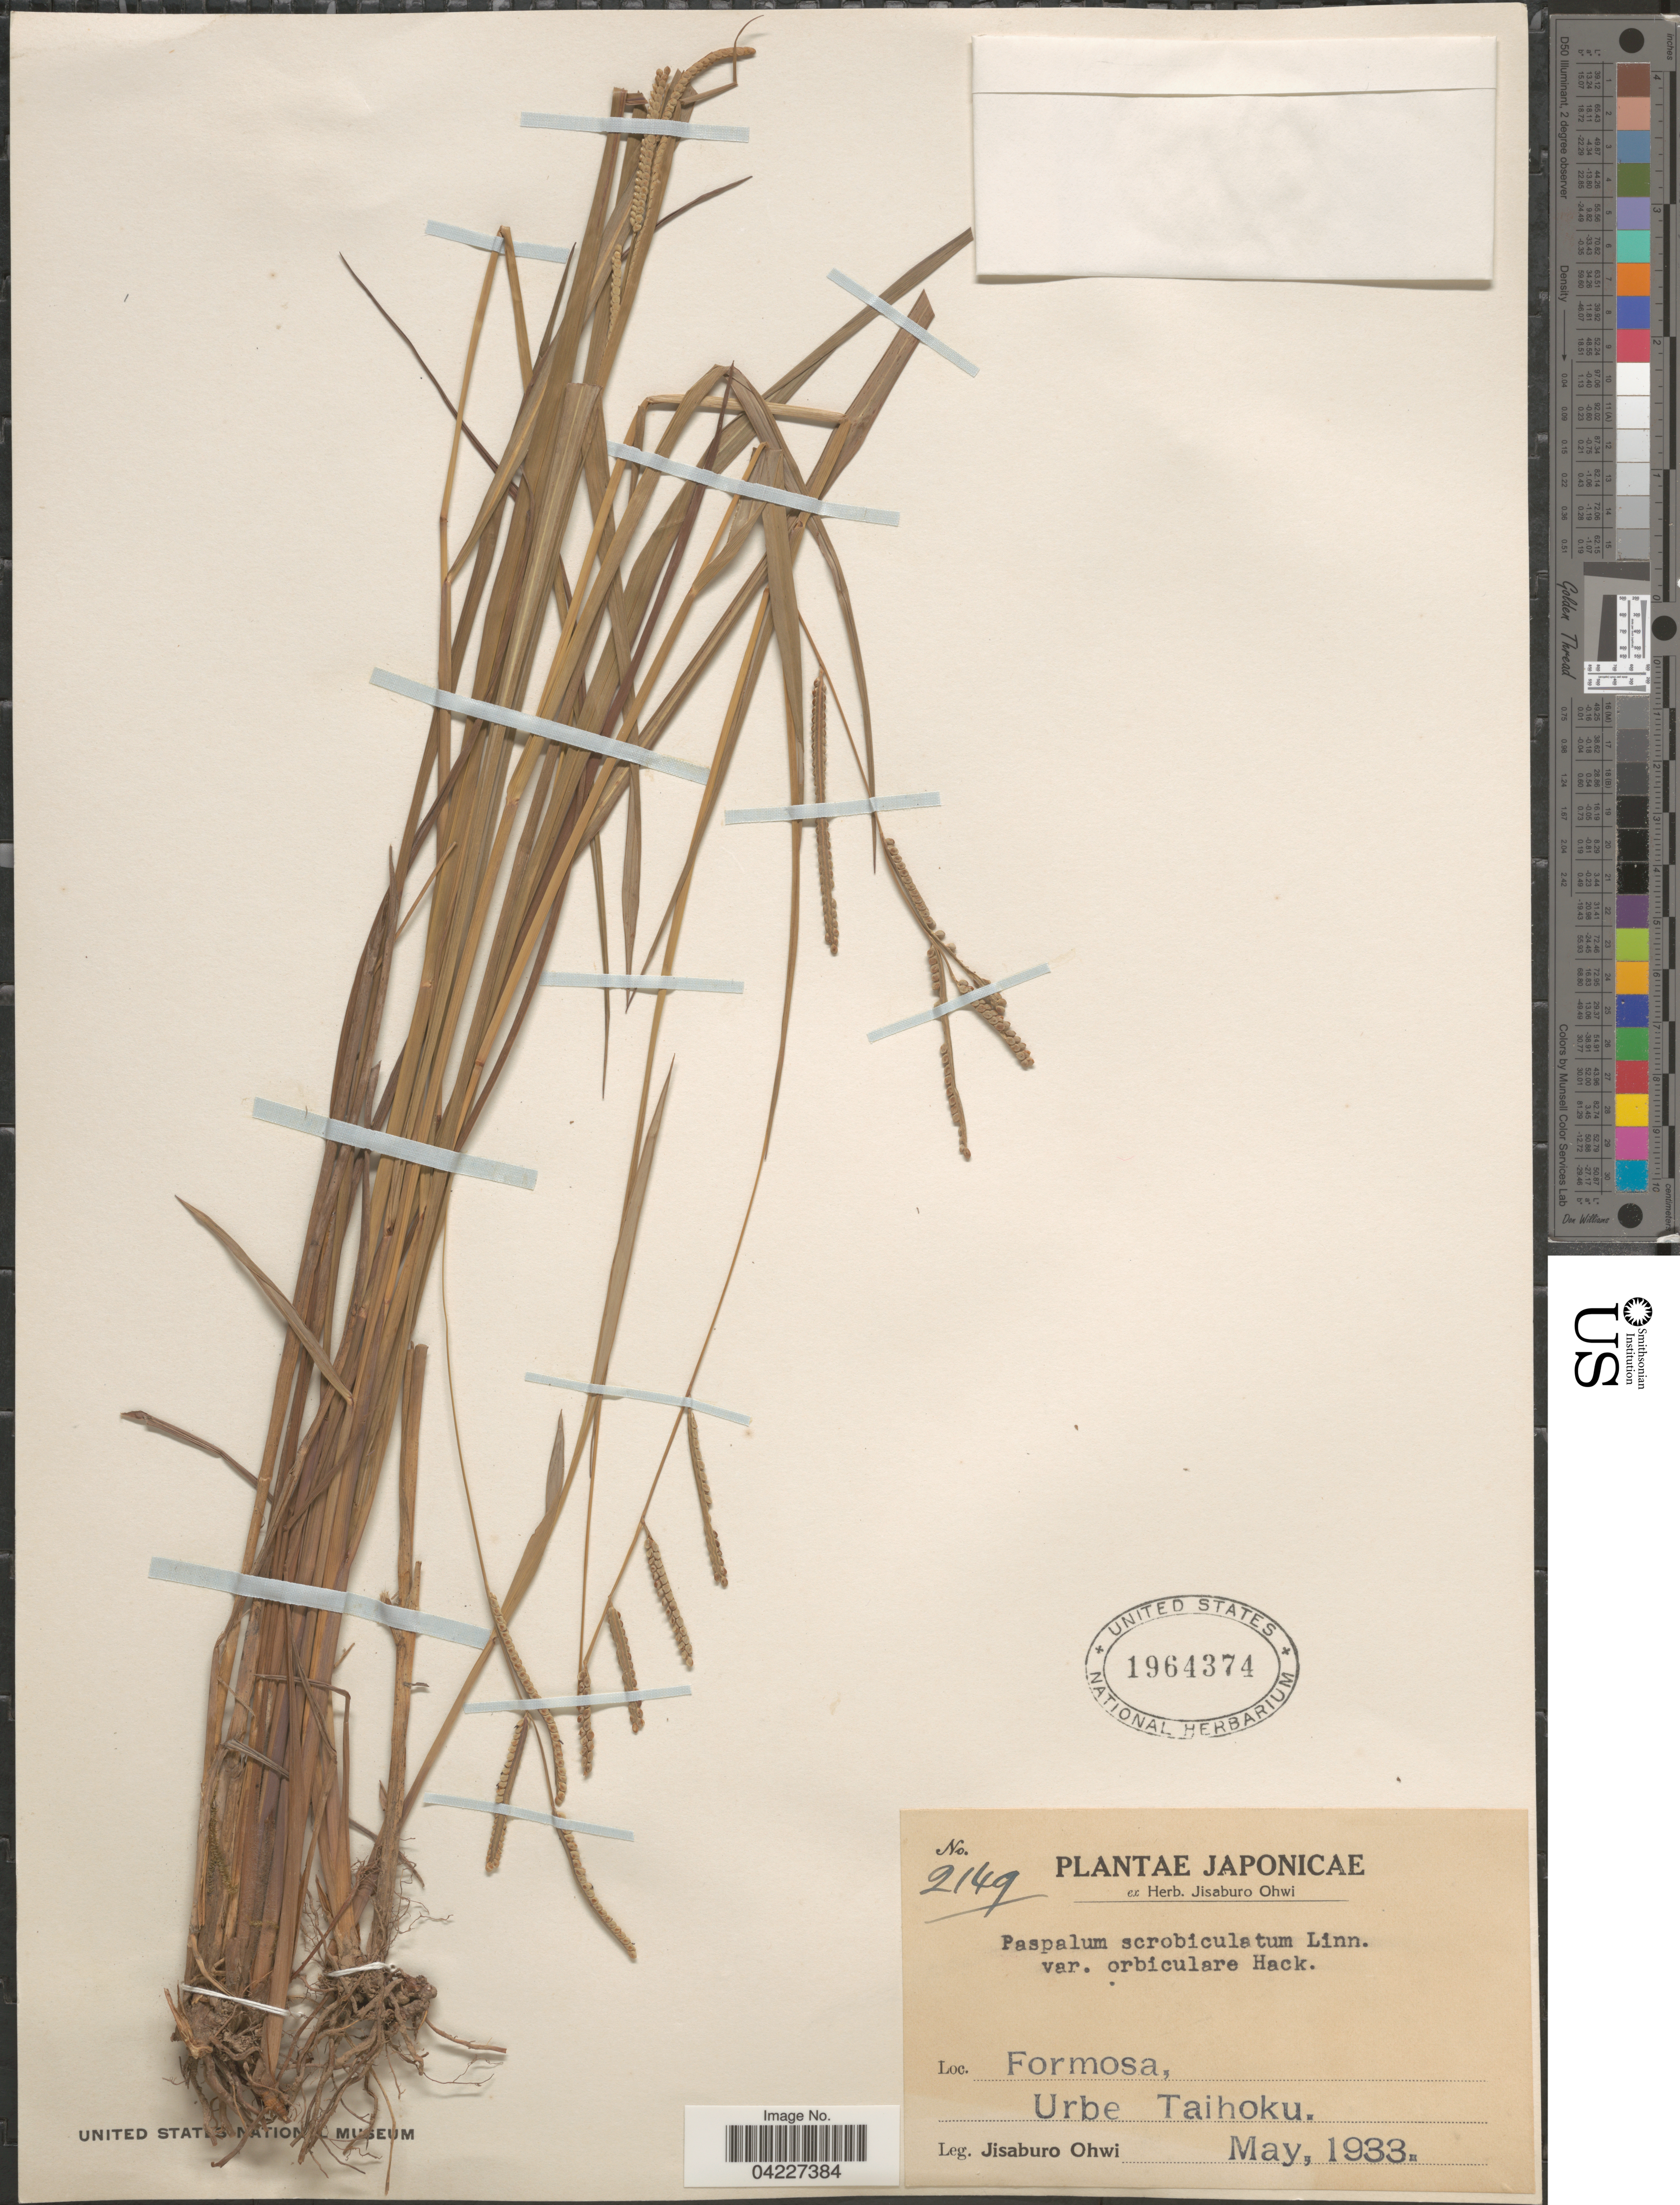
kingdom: Plantae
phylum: Tracheophyta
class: Liliopsida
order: Poales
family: Poaceae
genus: Paspalum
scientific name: Paspalum orbiculare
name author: G. Forst.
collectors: J. Ohwi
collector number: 2149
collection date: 1933-05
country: Japan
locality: Japonicae. Formosa, Urbe Taihoku.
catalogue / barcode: US 1964374